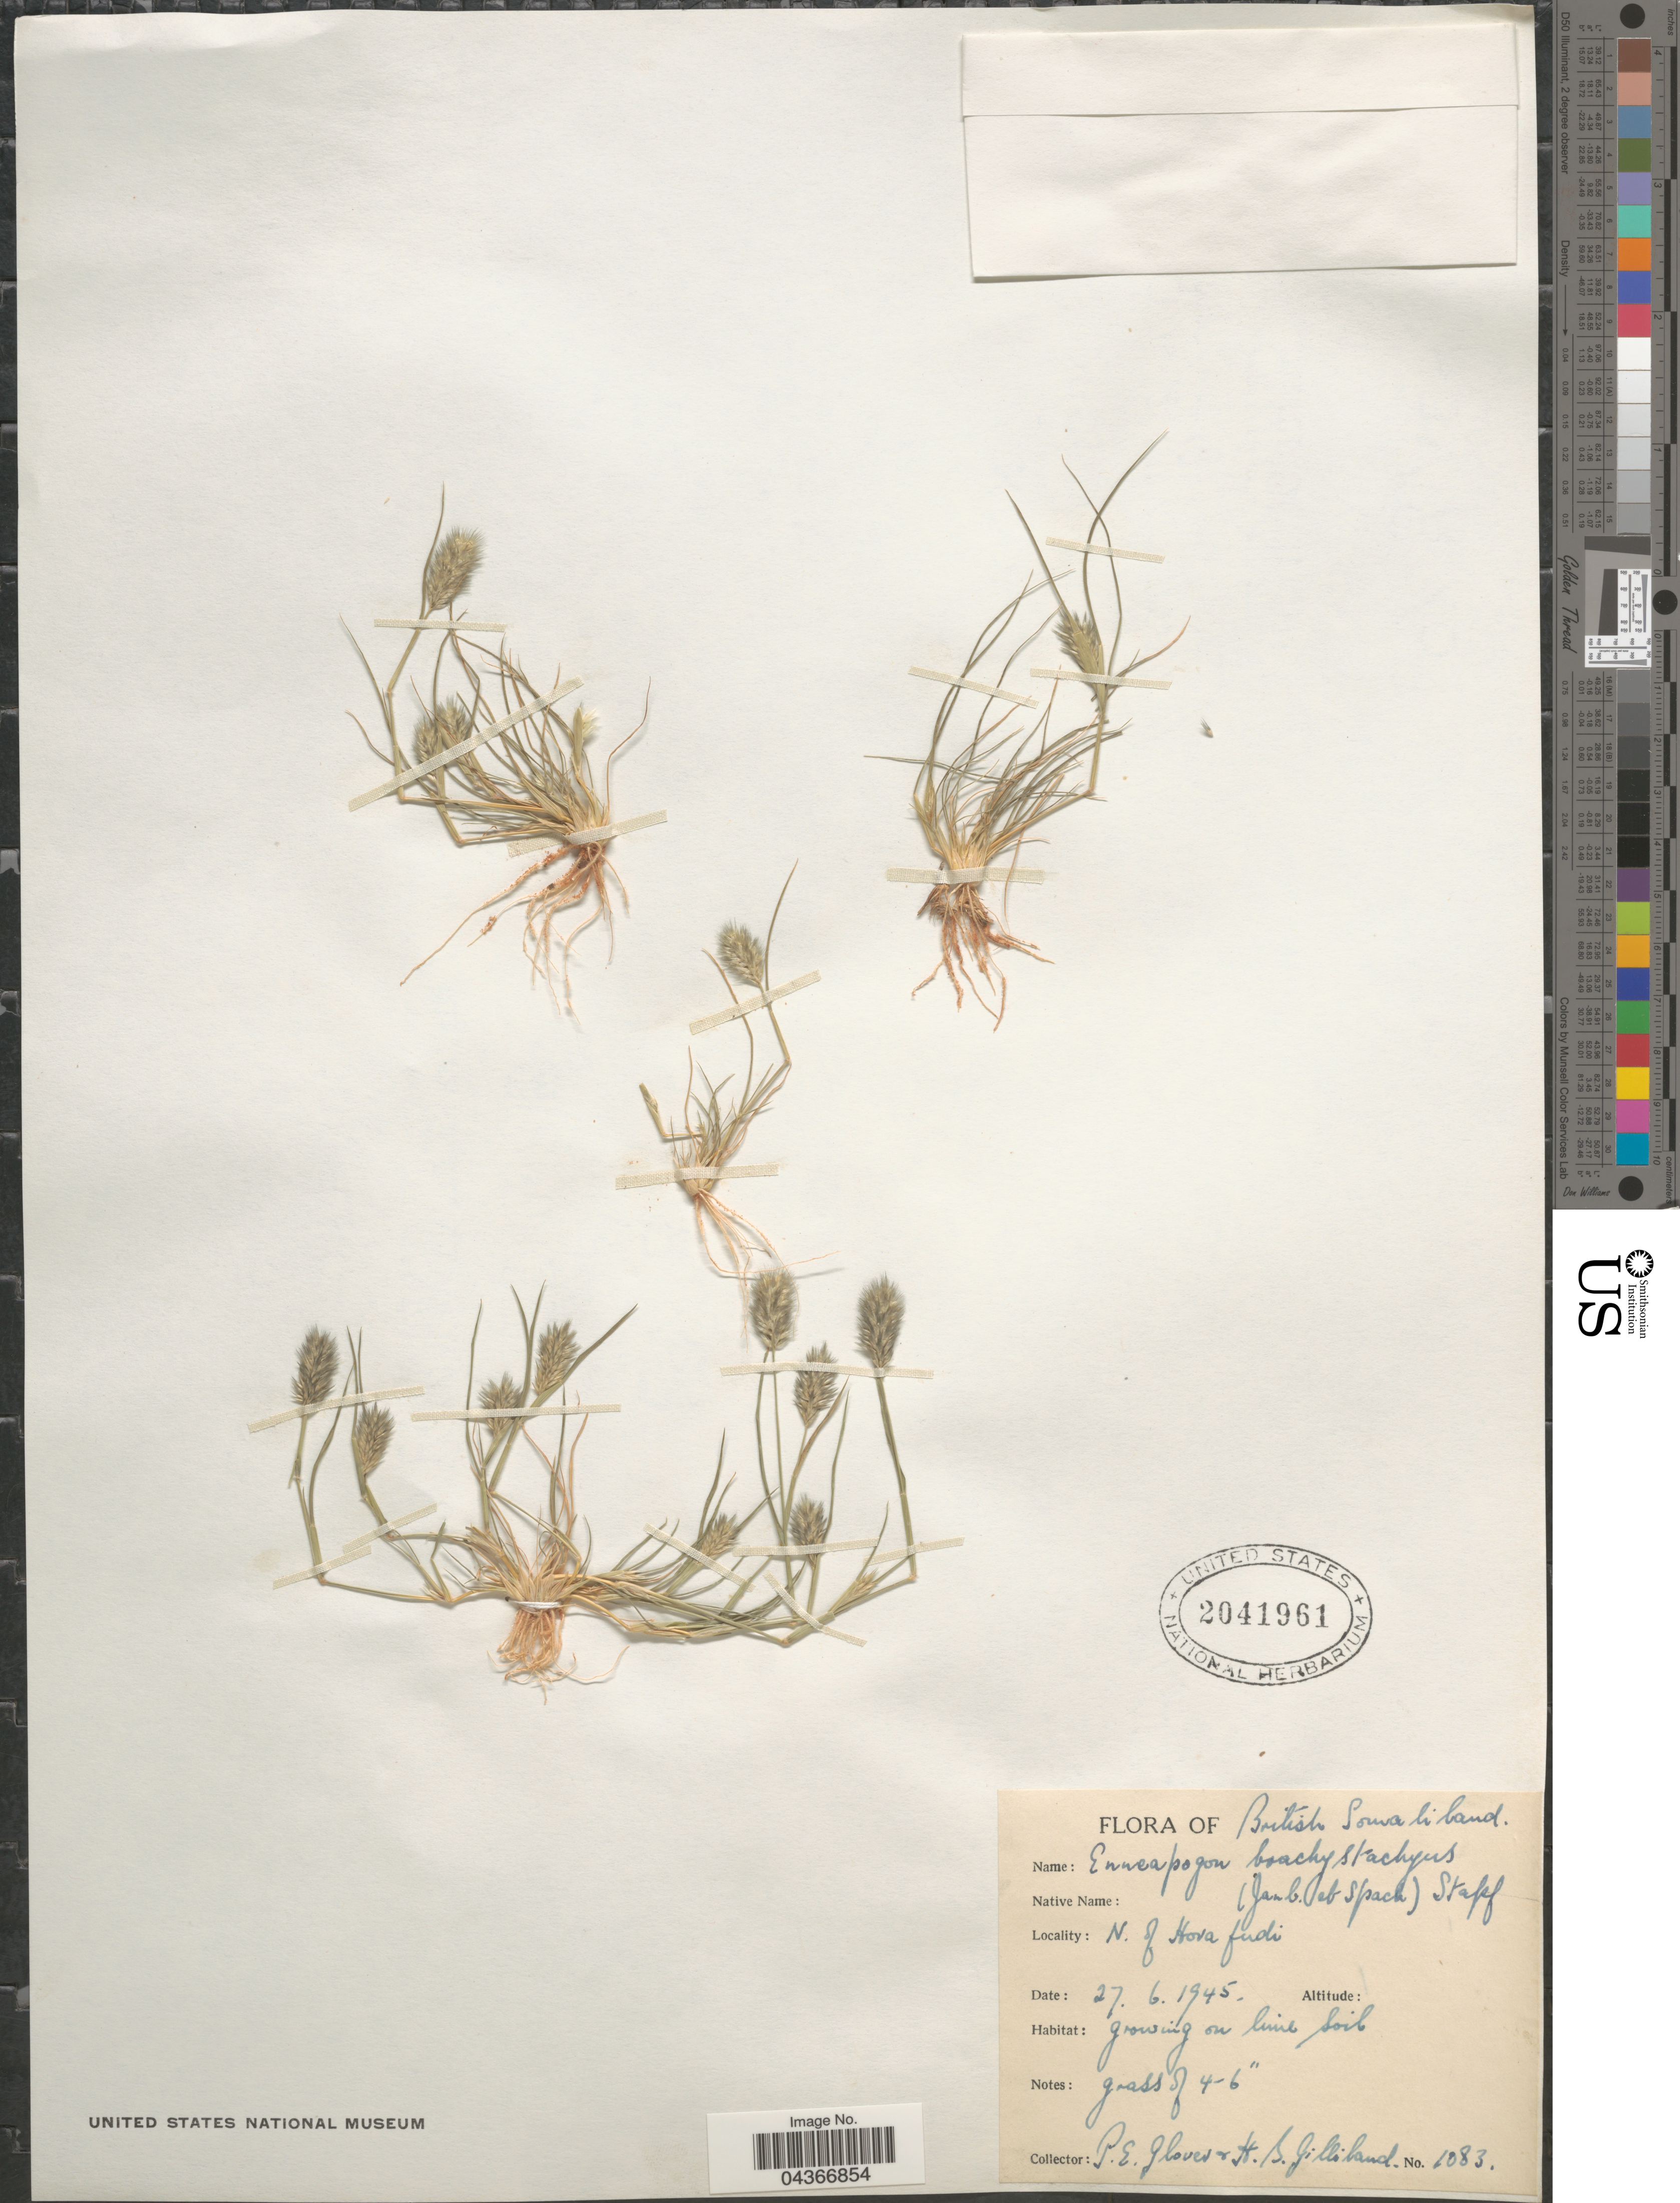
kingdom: Plantae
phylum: Tracheophyta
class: Liliopsida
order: Poales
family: Poaceae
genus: Enneapogon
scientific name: Enneapogon desvauxii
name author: P. Beauv.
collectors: P. Glover & H. Gilliland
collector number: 1083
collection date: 1945-06-27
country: Somalia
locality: British Somaliland. N. of Hora fudi.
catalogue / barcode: US 2041961